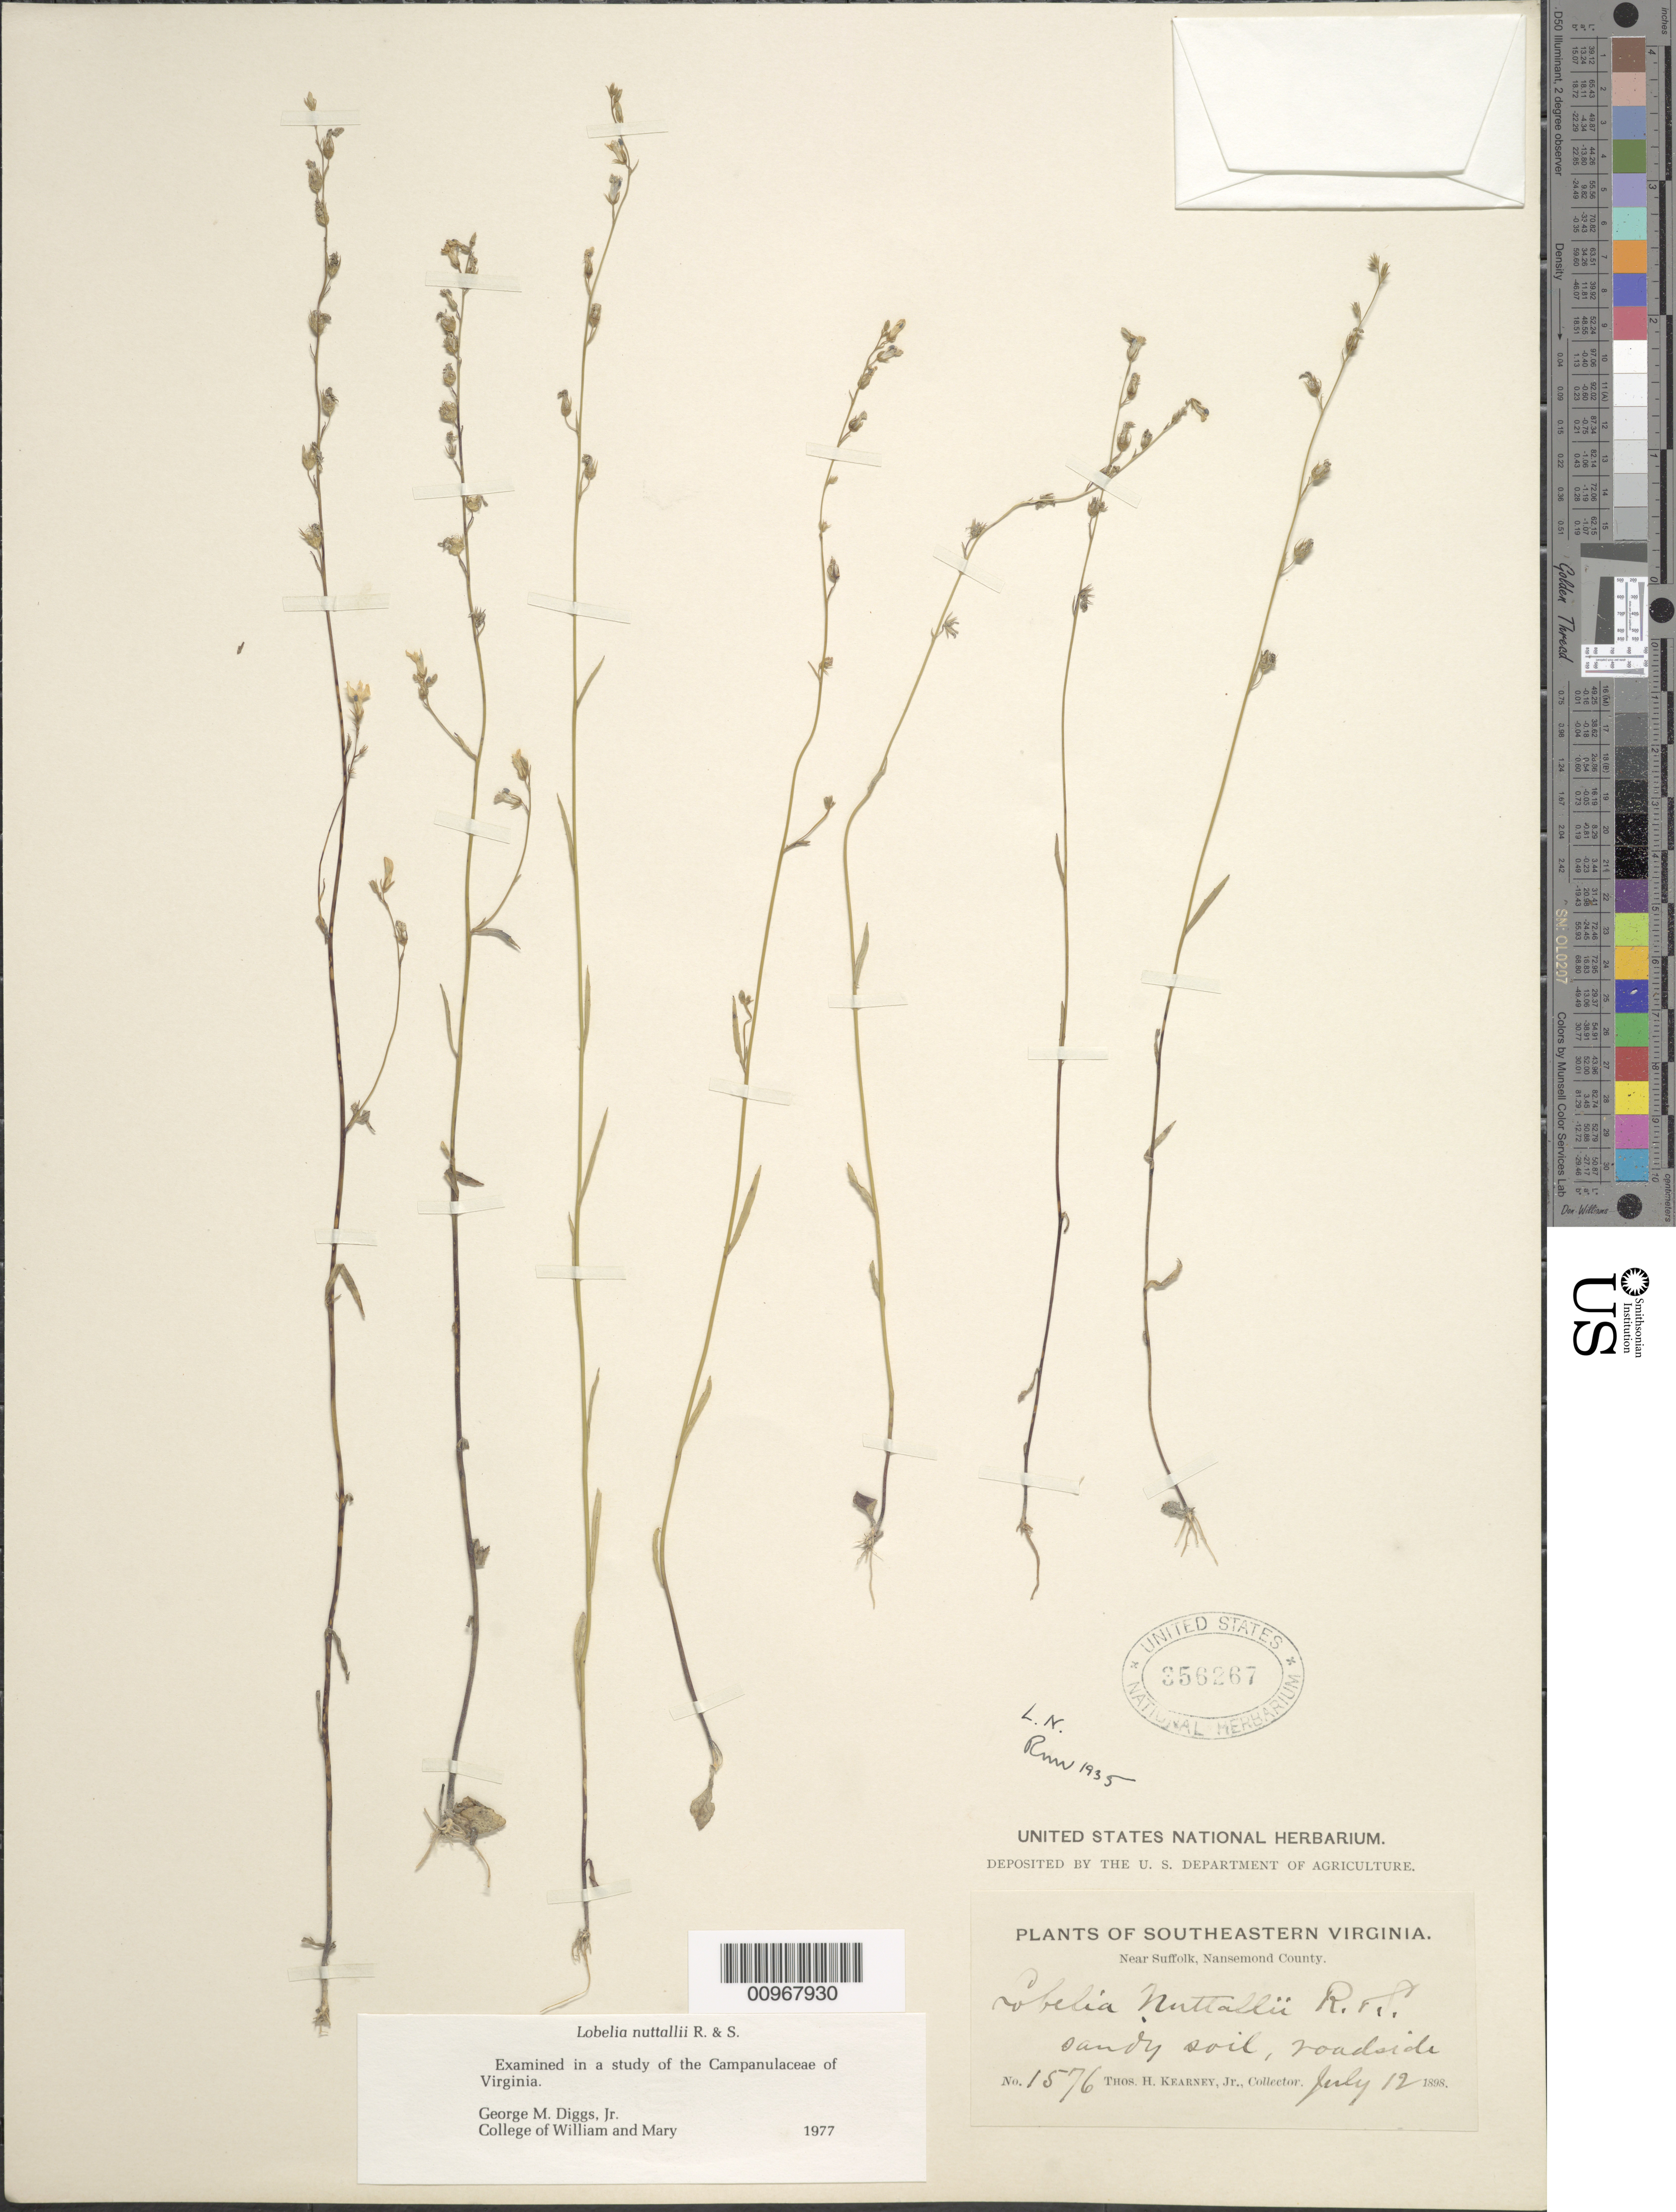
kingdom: Plantae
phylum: Tracheophyta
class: Magnoliopsida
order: Asterales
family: Campanulaceae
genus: Lobelia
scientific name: Lobelia nuttallii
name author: Schult.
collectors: T. H. Kearney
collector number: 1576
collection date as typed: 12 Jul 1898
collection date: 1898-07-12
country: United States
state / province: Virginia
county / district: City of Suffolk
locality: Nansemond County, near Suffolk. [Nansemond County is now part of Suffolk City.]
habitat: sandy soil, roadside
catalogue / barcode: US 356267